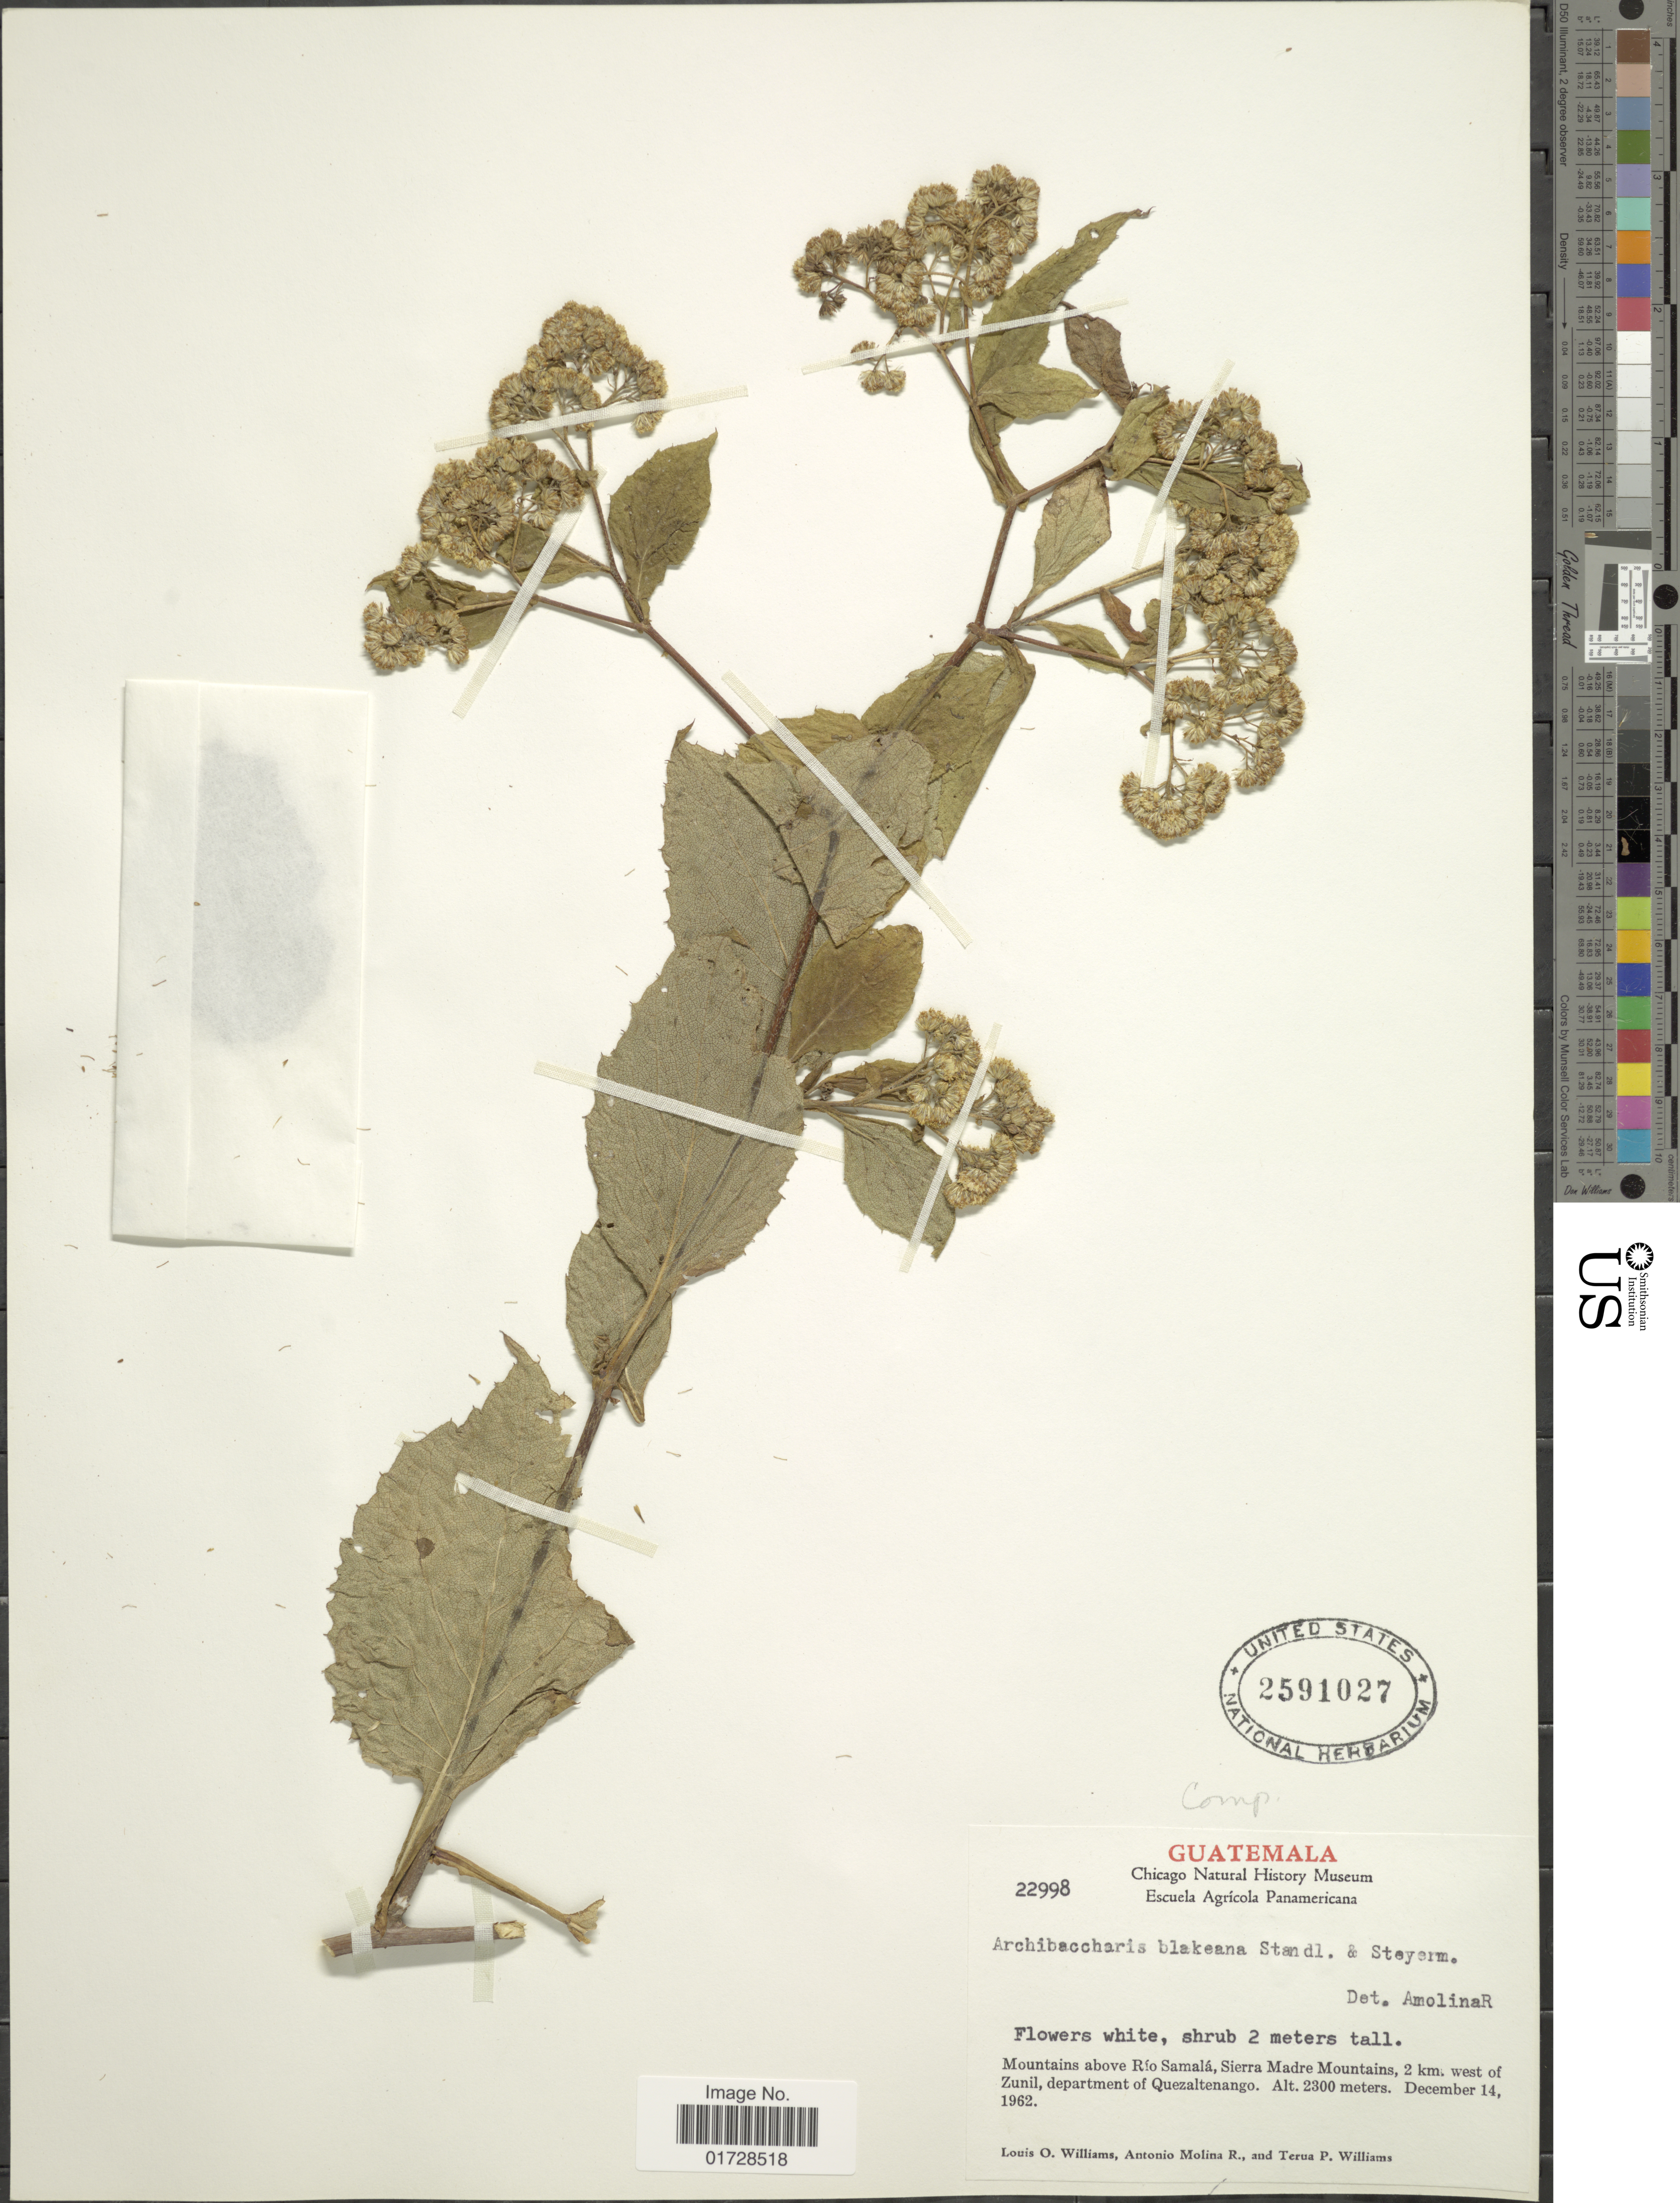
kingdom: Plantae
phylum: Tracheophyta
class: Magnoliopsida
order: Asterales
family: Asteraceae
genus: Archibaccharis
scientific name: Archibaccharis blakeana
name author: Standl. & Steyerm.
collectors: L. O. Williams, A. Molina R. & T. P. Williams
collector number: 22998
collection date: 1962-12-14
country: Guatemala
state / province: Quetzaltenango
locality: Mountains above Rio Samala, Sierra Madre Mountains, 2 km west of Zunil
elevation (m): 2300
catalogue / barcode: US 2591027